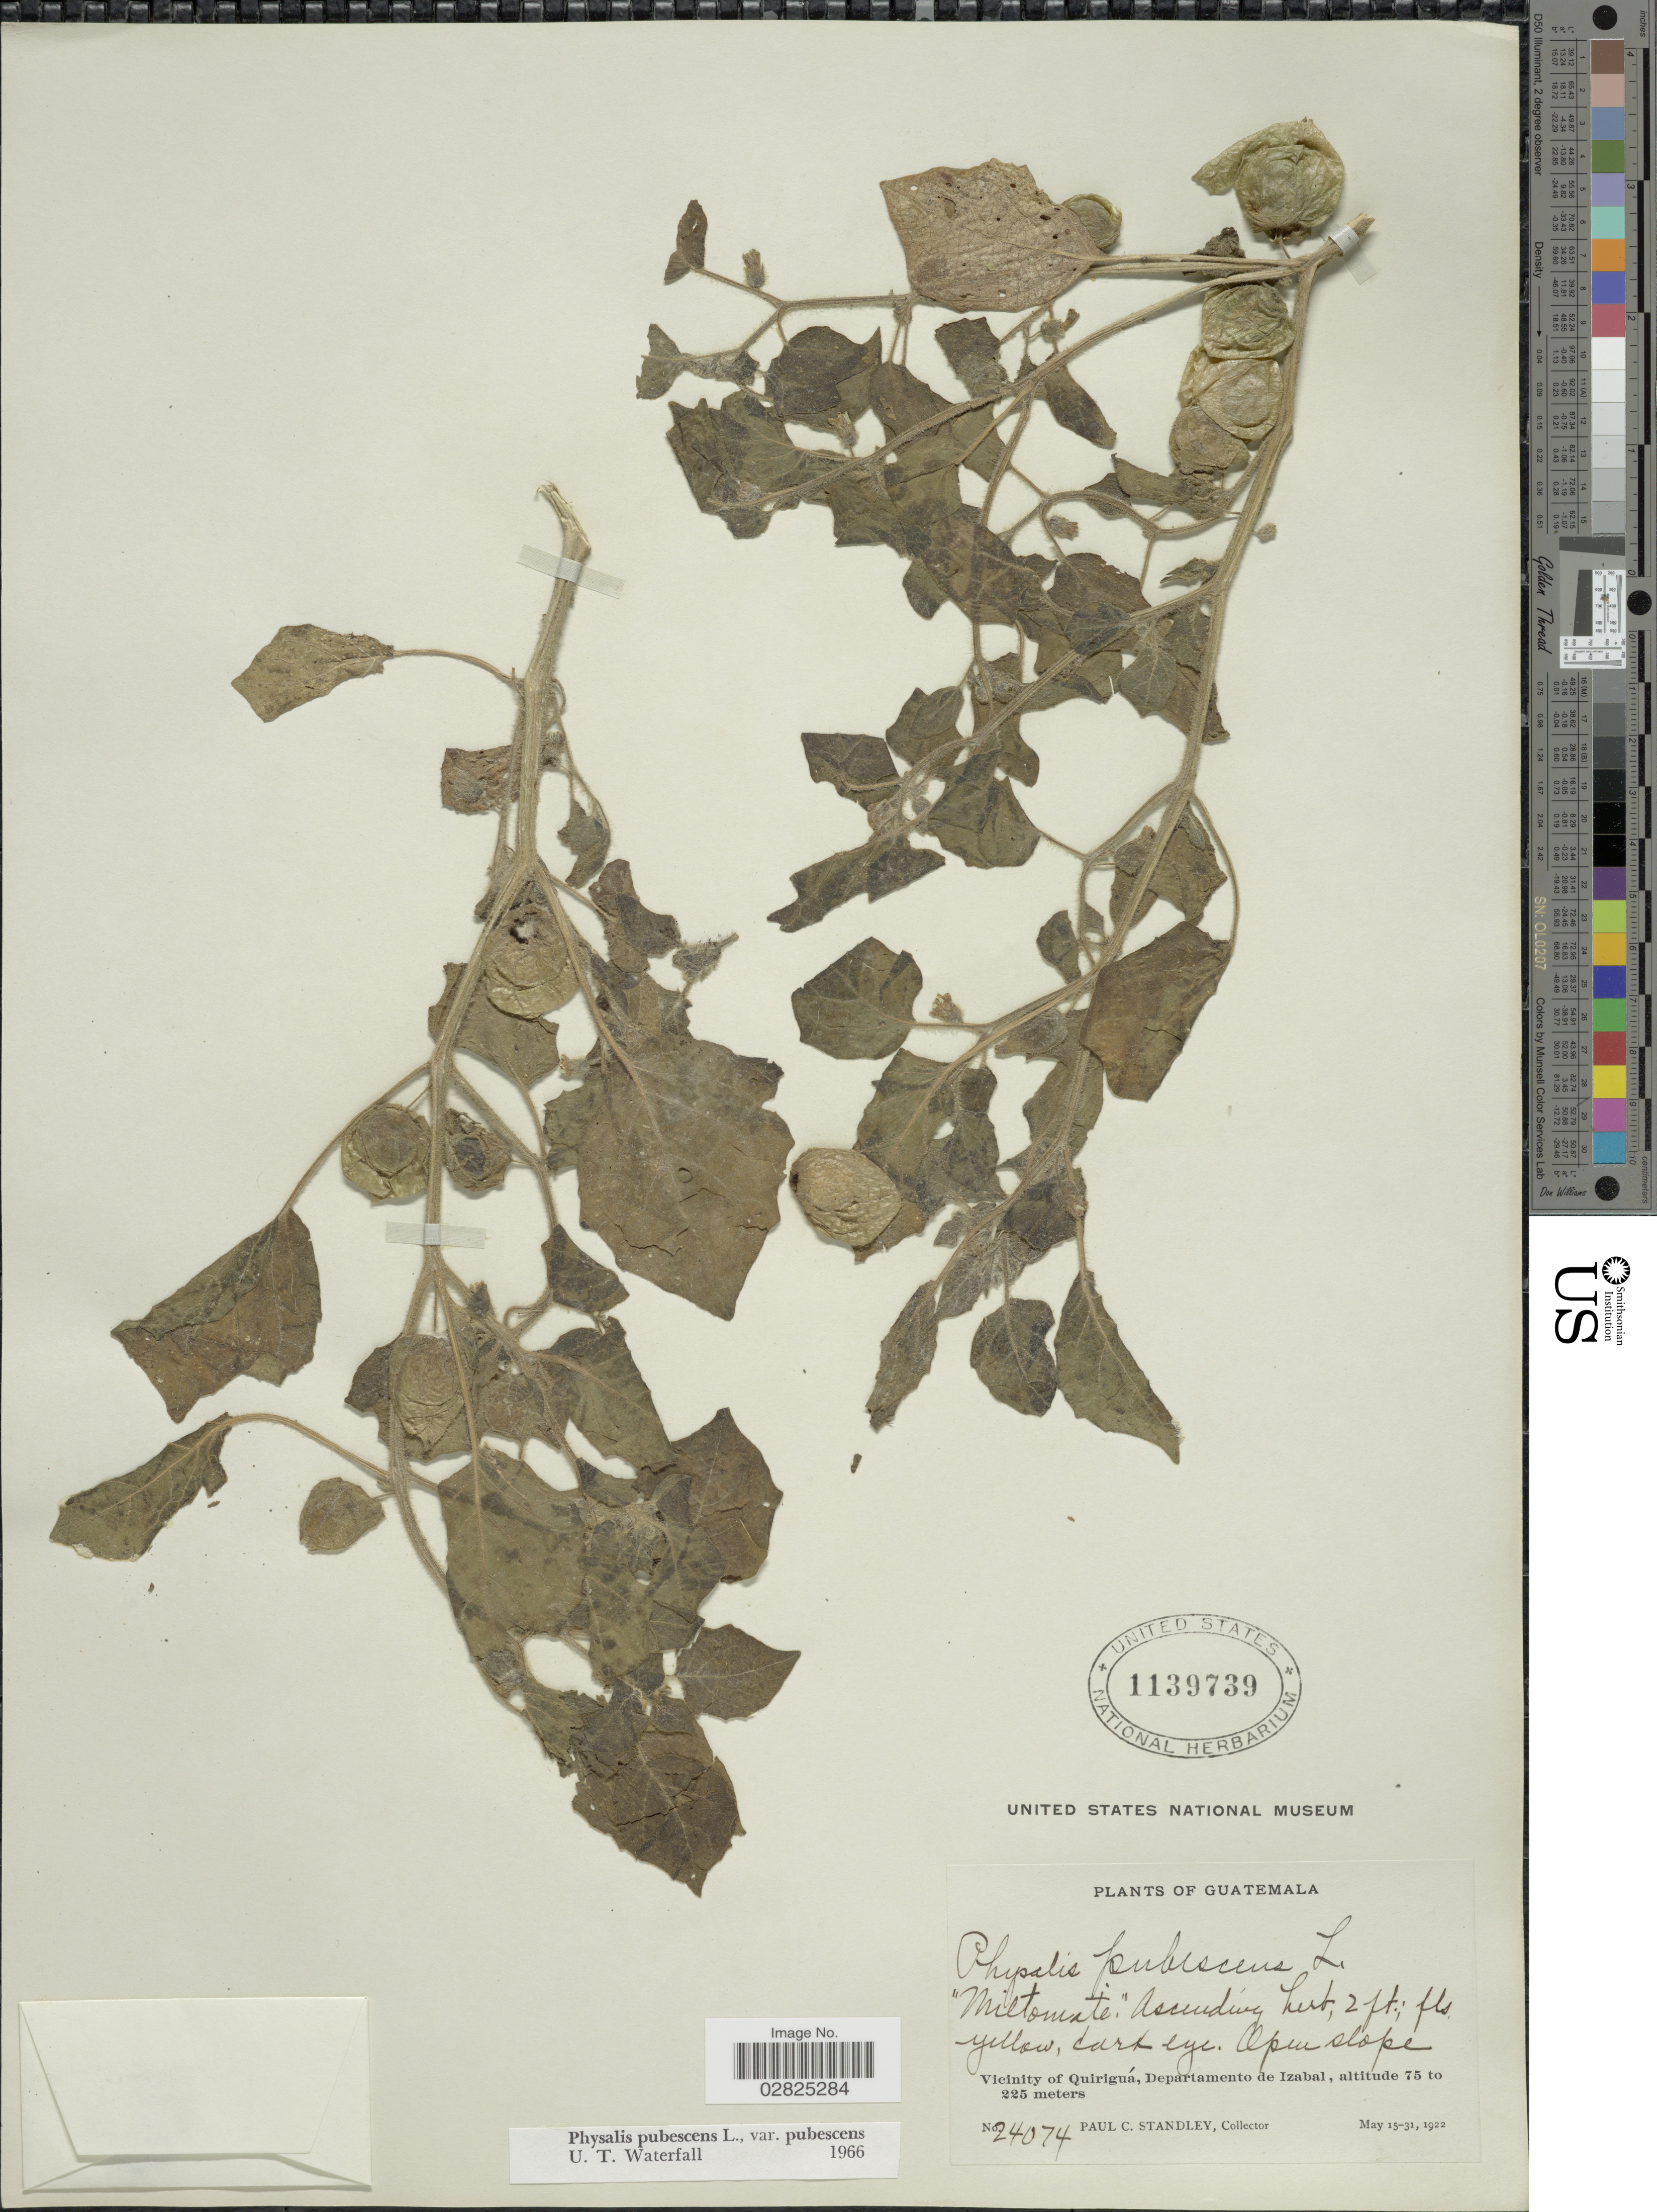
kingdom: Plantae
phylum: Tracheophyta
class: Magnoliopsida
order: Solanales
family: Solanaceae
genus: Physalis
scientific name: Physalis pubescens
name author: L.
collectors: P. C. Standley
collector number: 24074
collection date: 1922-05-15/1922-05-31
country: Guatemala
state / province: Izabal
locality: Vicinity of Quiriguá, Departamento de Izabal.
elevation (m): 75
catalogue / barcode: US 1139739